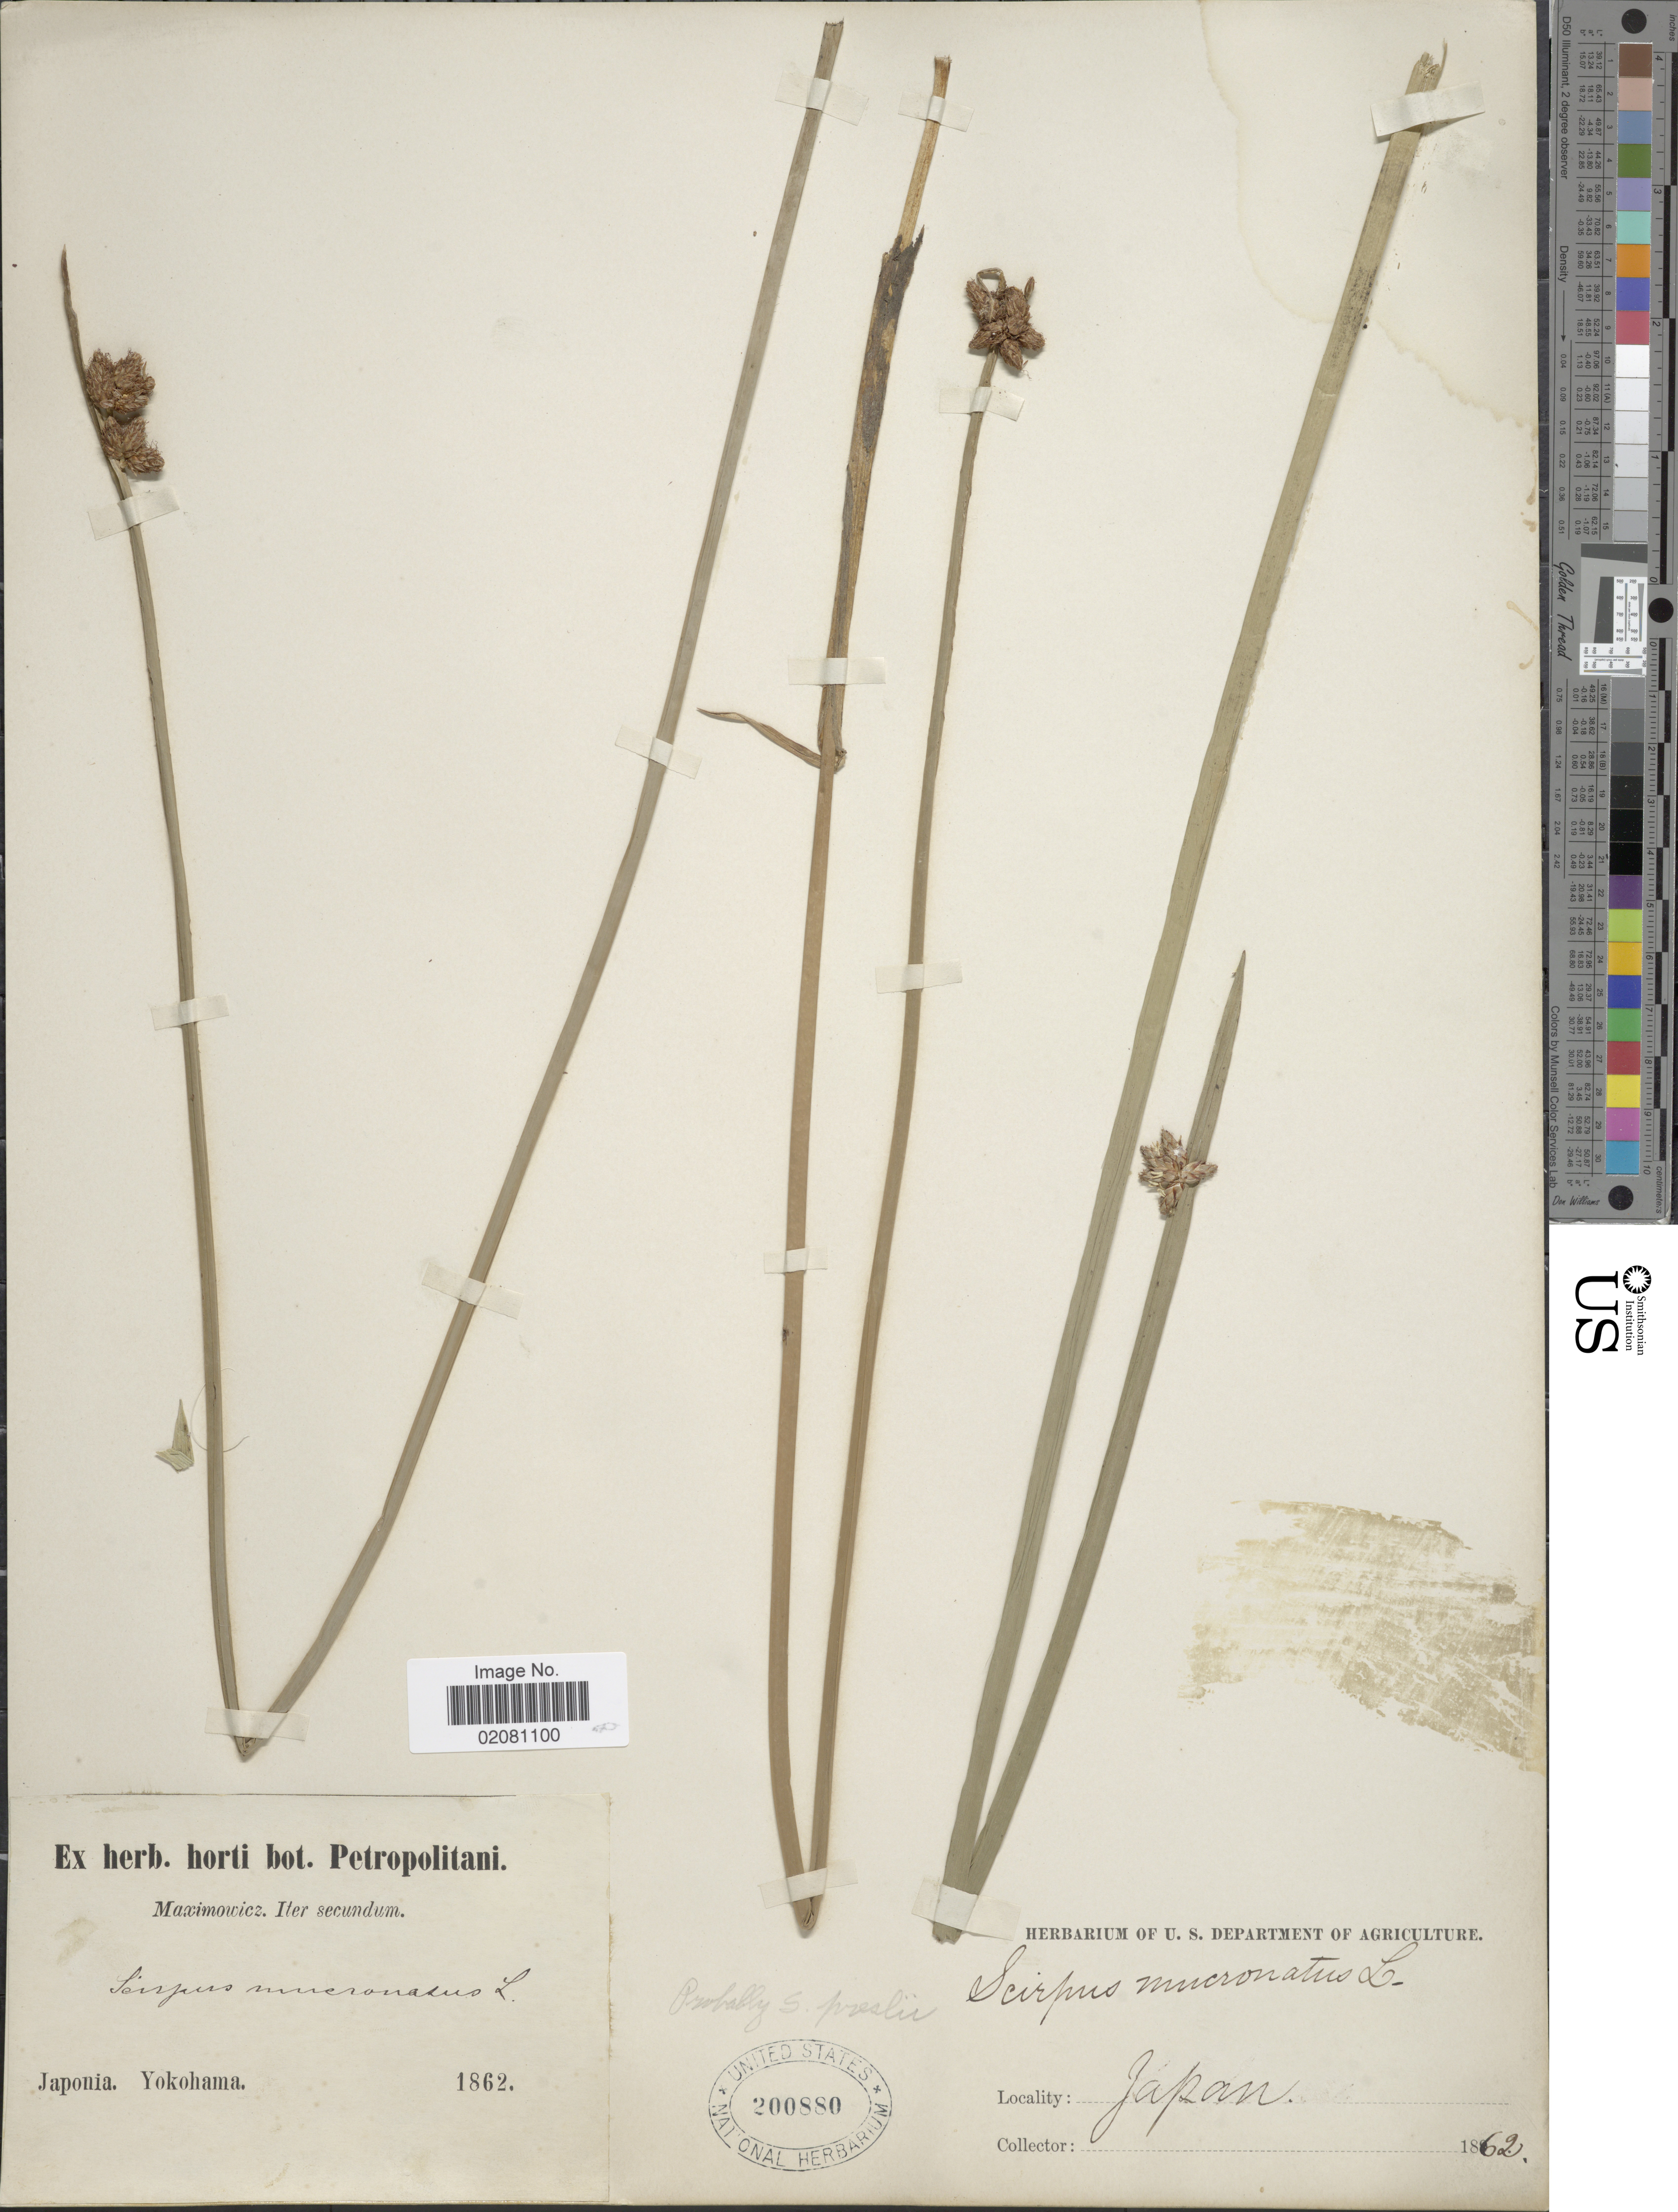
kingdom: Plantae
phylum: Tracheophyta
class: Liliopsida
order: Poales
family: Cyperaceae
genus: Schoenoplectus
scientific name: Schoenoplectus mucronatus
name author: (L.) Palla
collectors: Maximowicz, --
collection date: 1862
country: Japan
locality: Japonia. Yokohama.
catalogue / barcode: US 200880